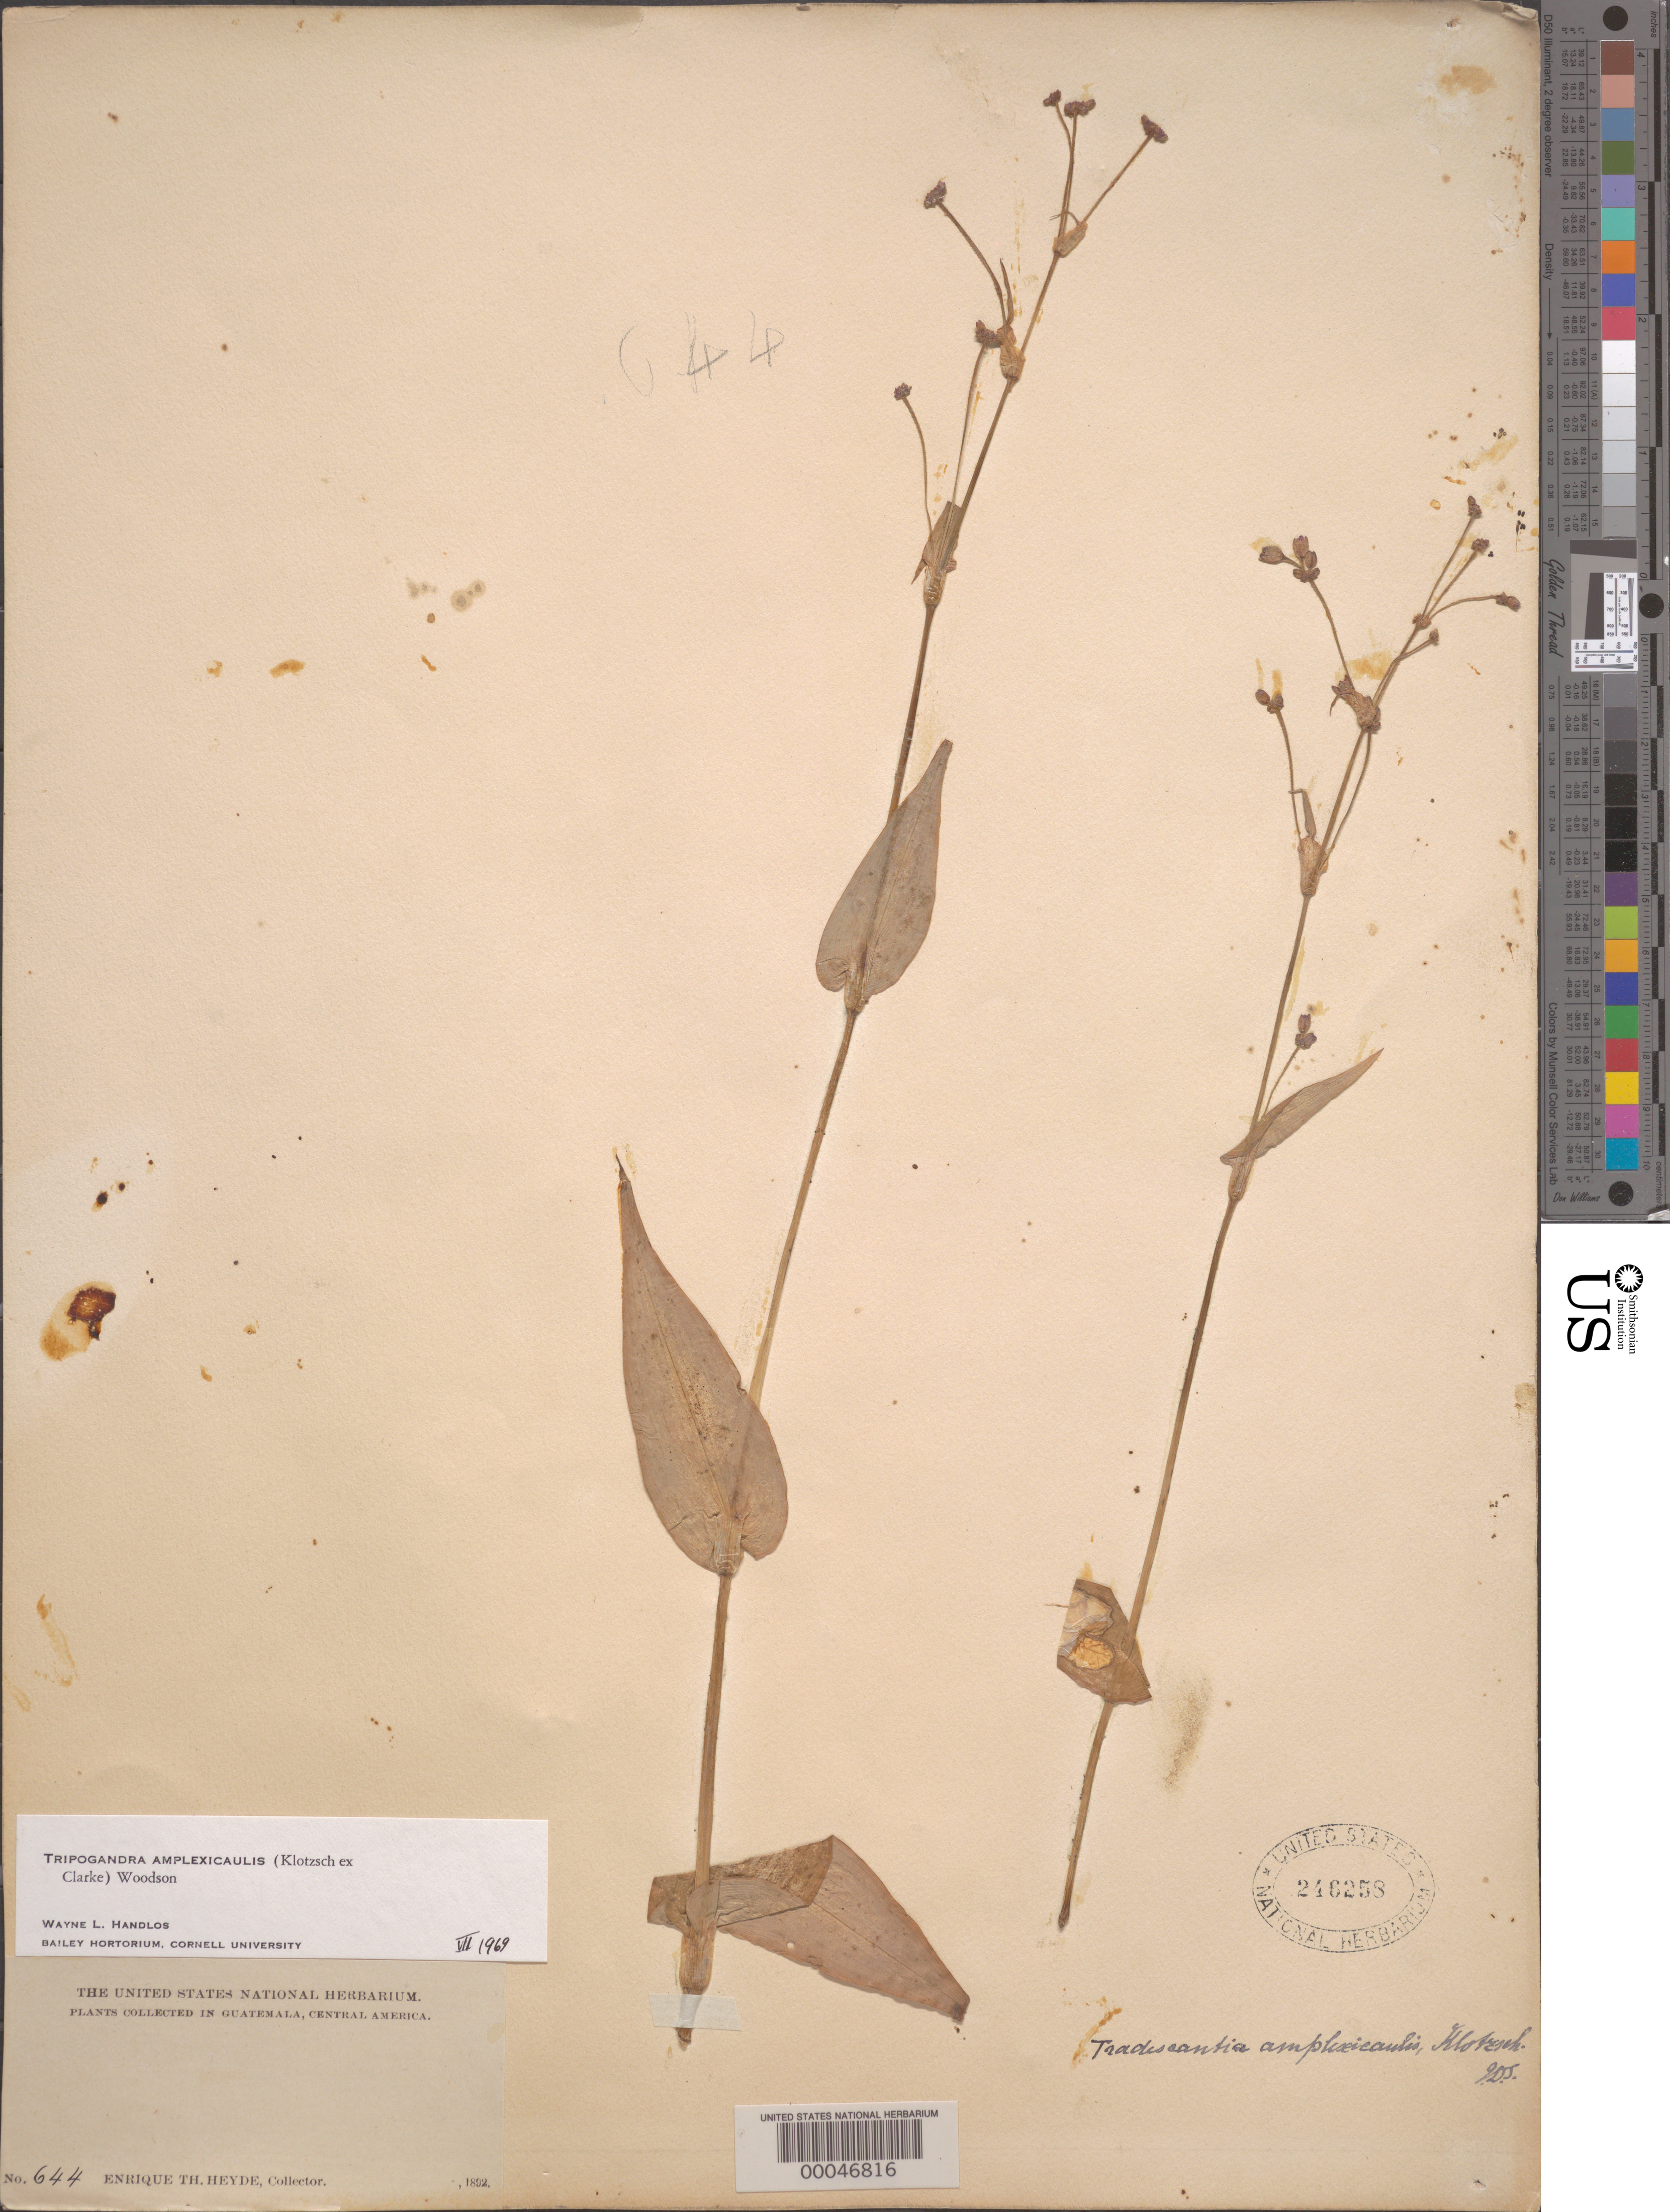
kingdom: Plantae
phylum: Tracheophyta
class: Liliopsida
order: Commelinales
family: Commelinaceae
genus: Tripogandra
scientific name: Tripogandra amplexicaulis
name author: (Klotzsch ex C.B. Clarke) Woodson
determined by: Handlos, W. L.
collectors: E. T. Heyde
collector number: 644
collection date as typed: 1892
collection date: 1892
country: Guatemala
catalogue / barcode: US 246258